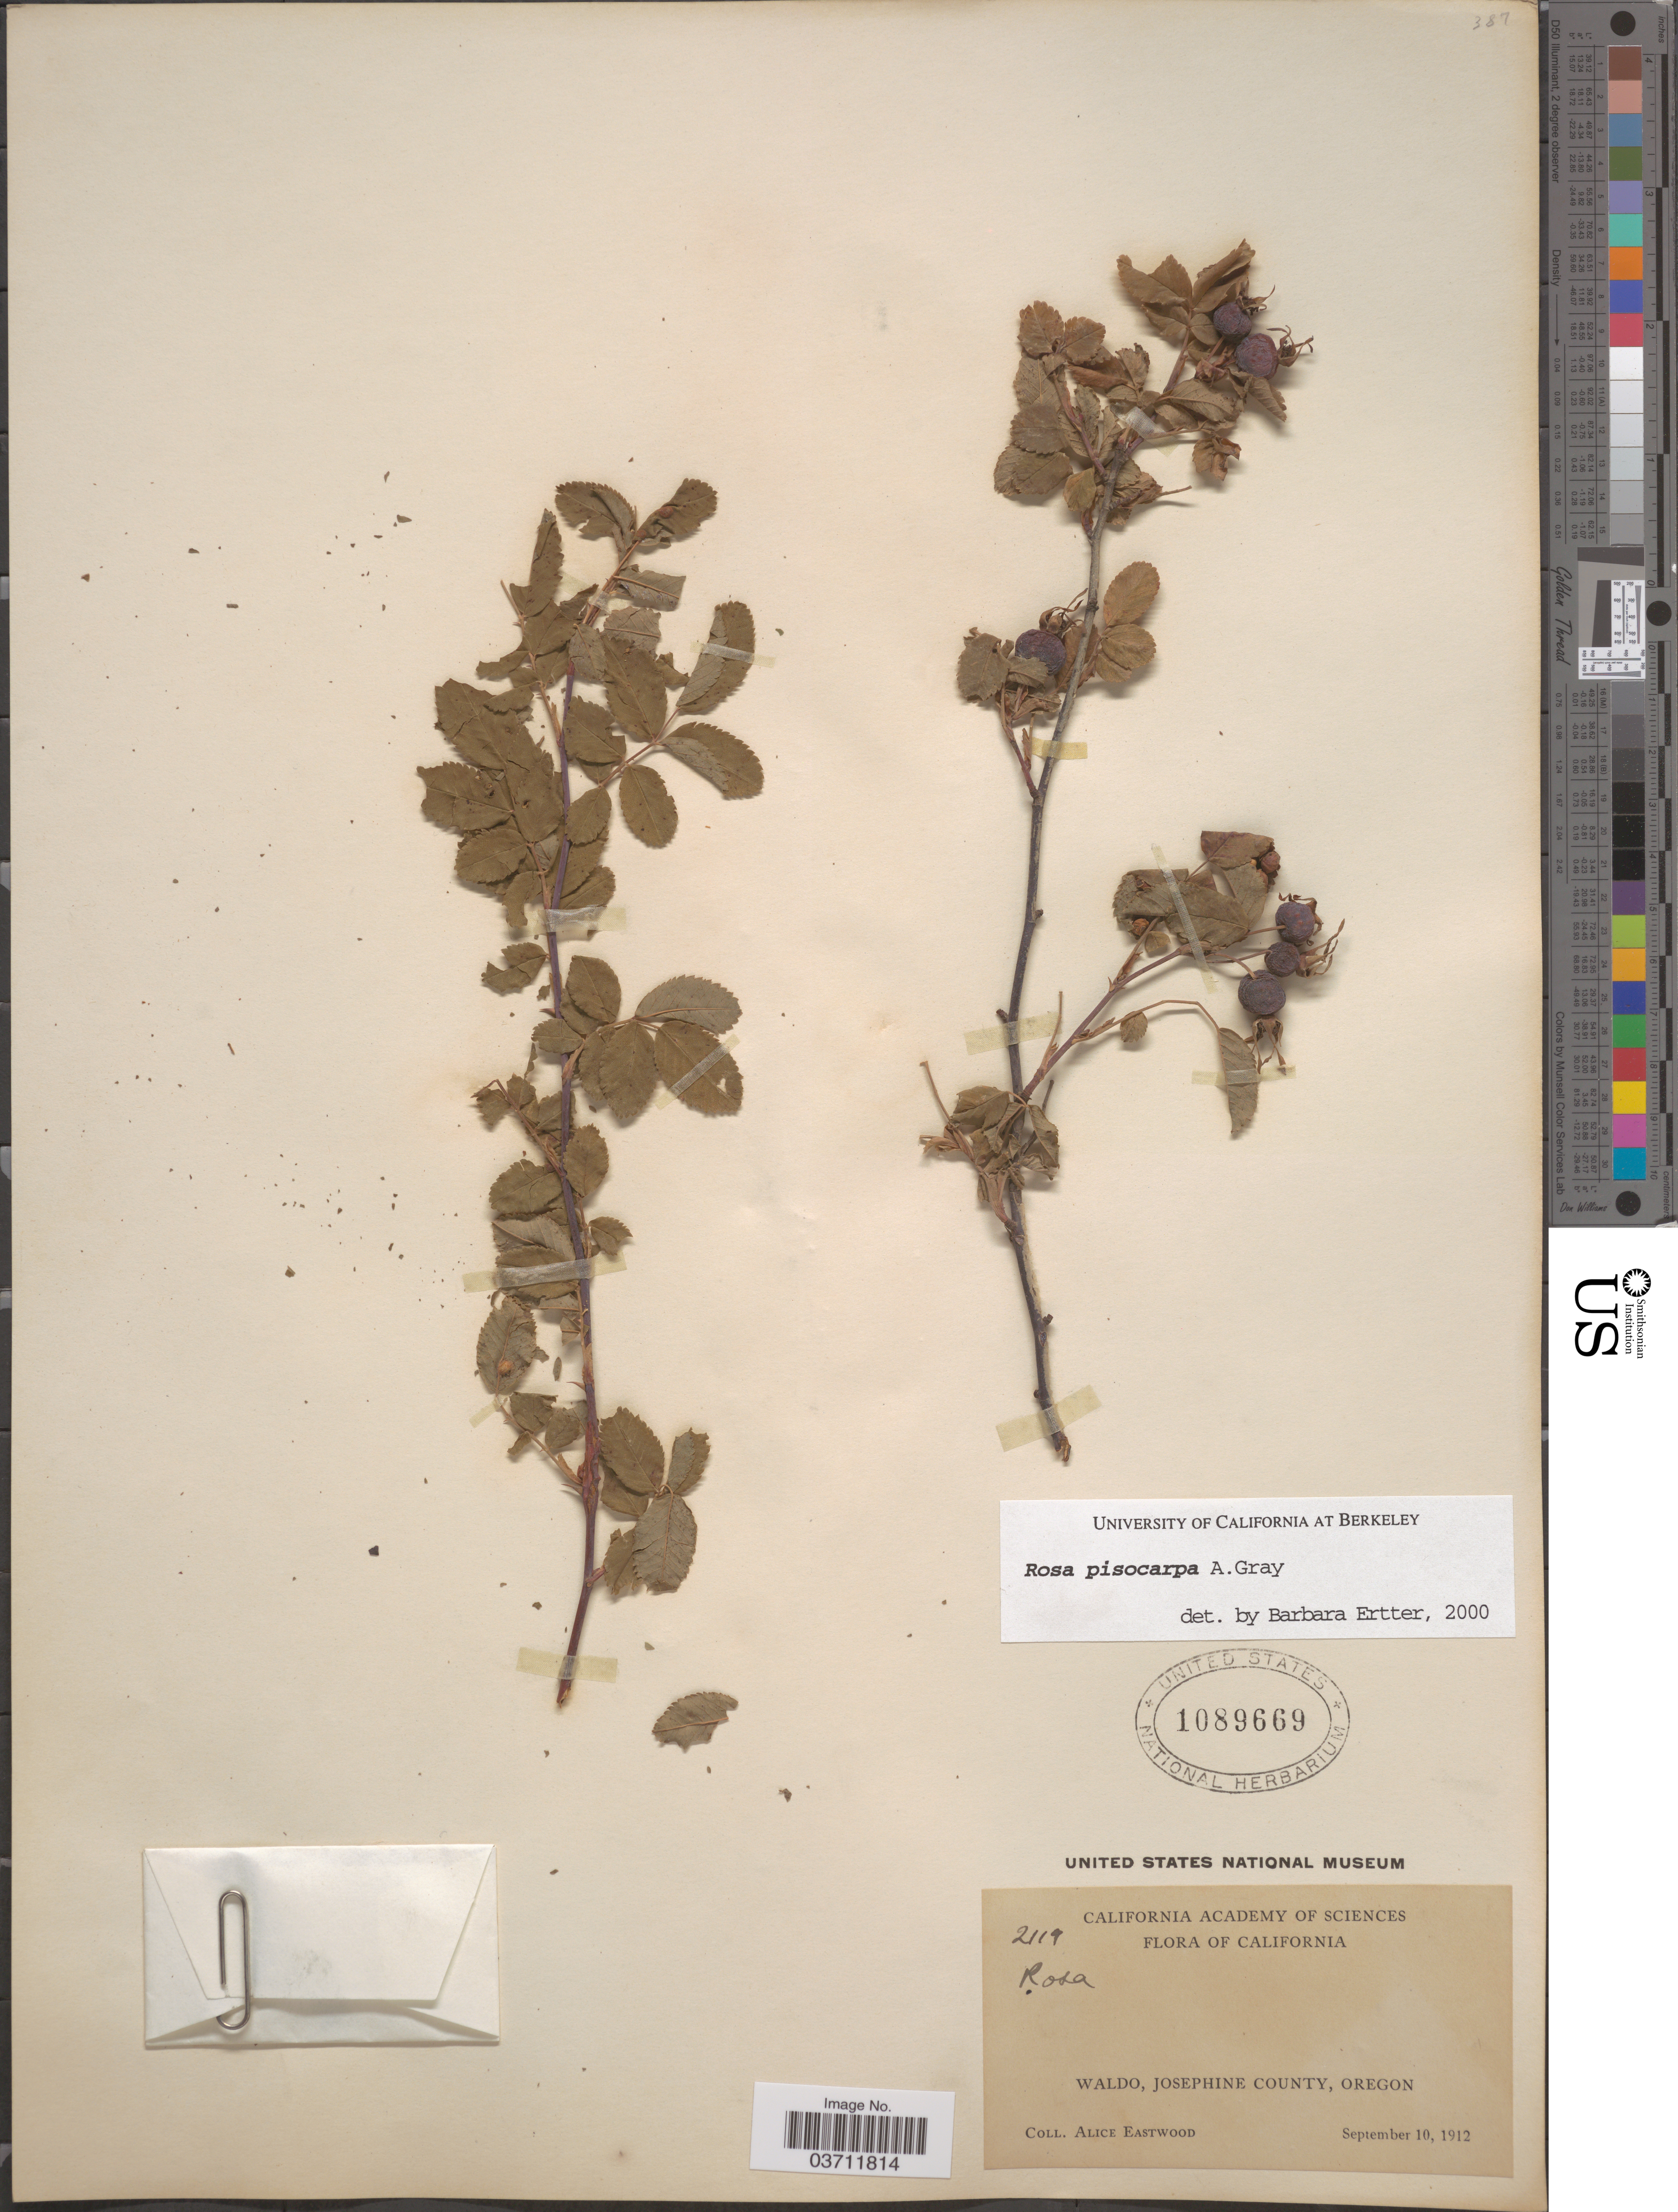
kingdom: Plantae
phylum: Tracheophyta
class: Magnoliopsida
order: Rosales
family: Rosaceae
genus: Rosa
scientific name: Rosa pisocarpa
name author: A. Gray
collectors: A. Eastwood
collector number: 2119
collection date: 1912-09-10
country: United States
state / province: Oregon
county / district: Josephine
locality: Waldo, Josephine County.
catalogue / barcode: US 1089669